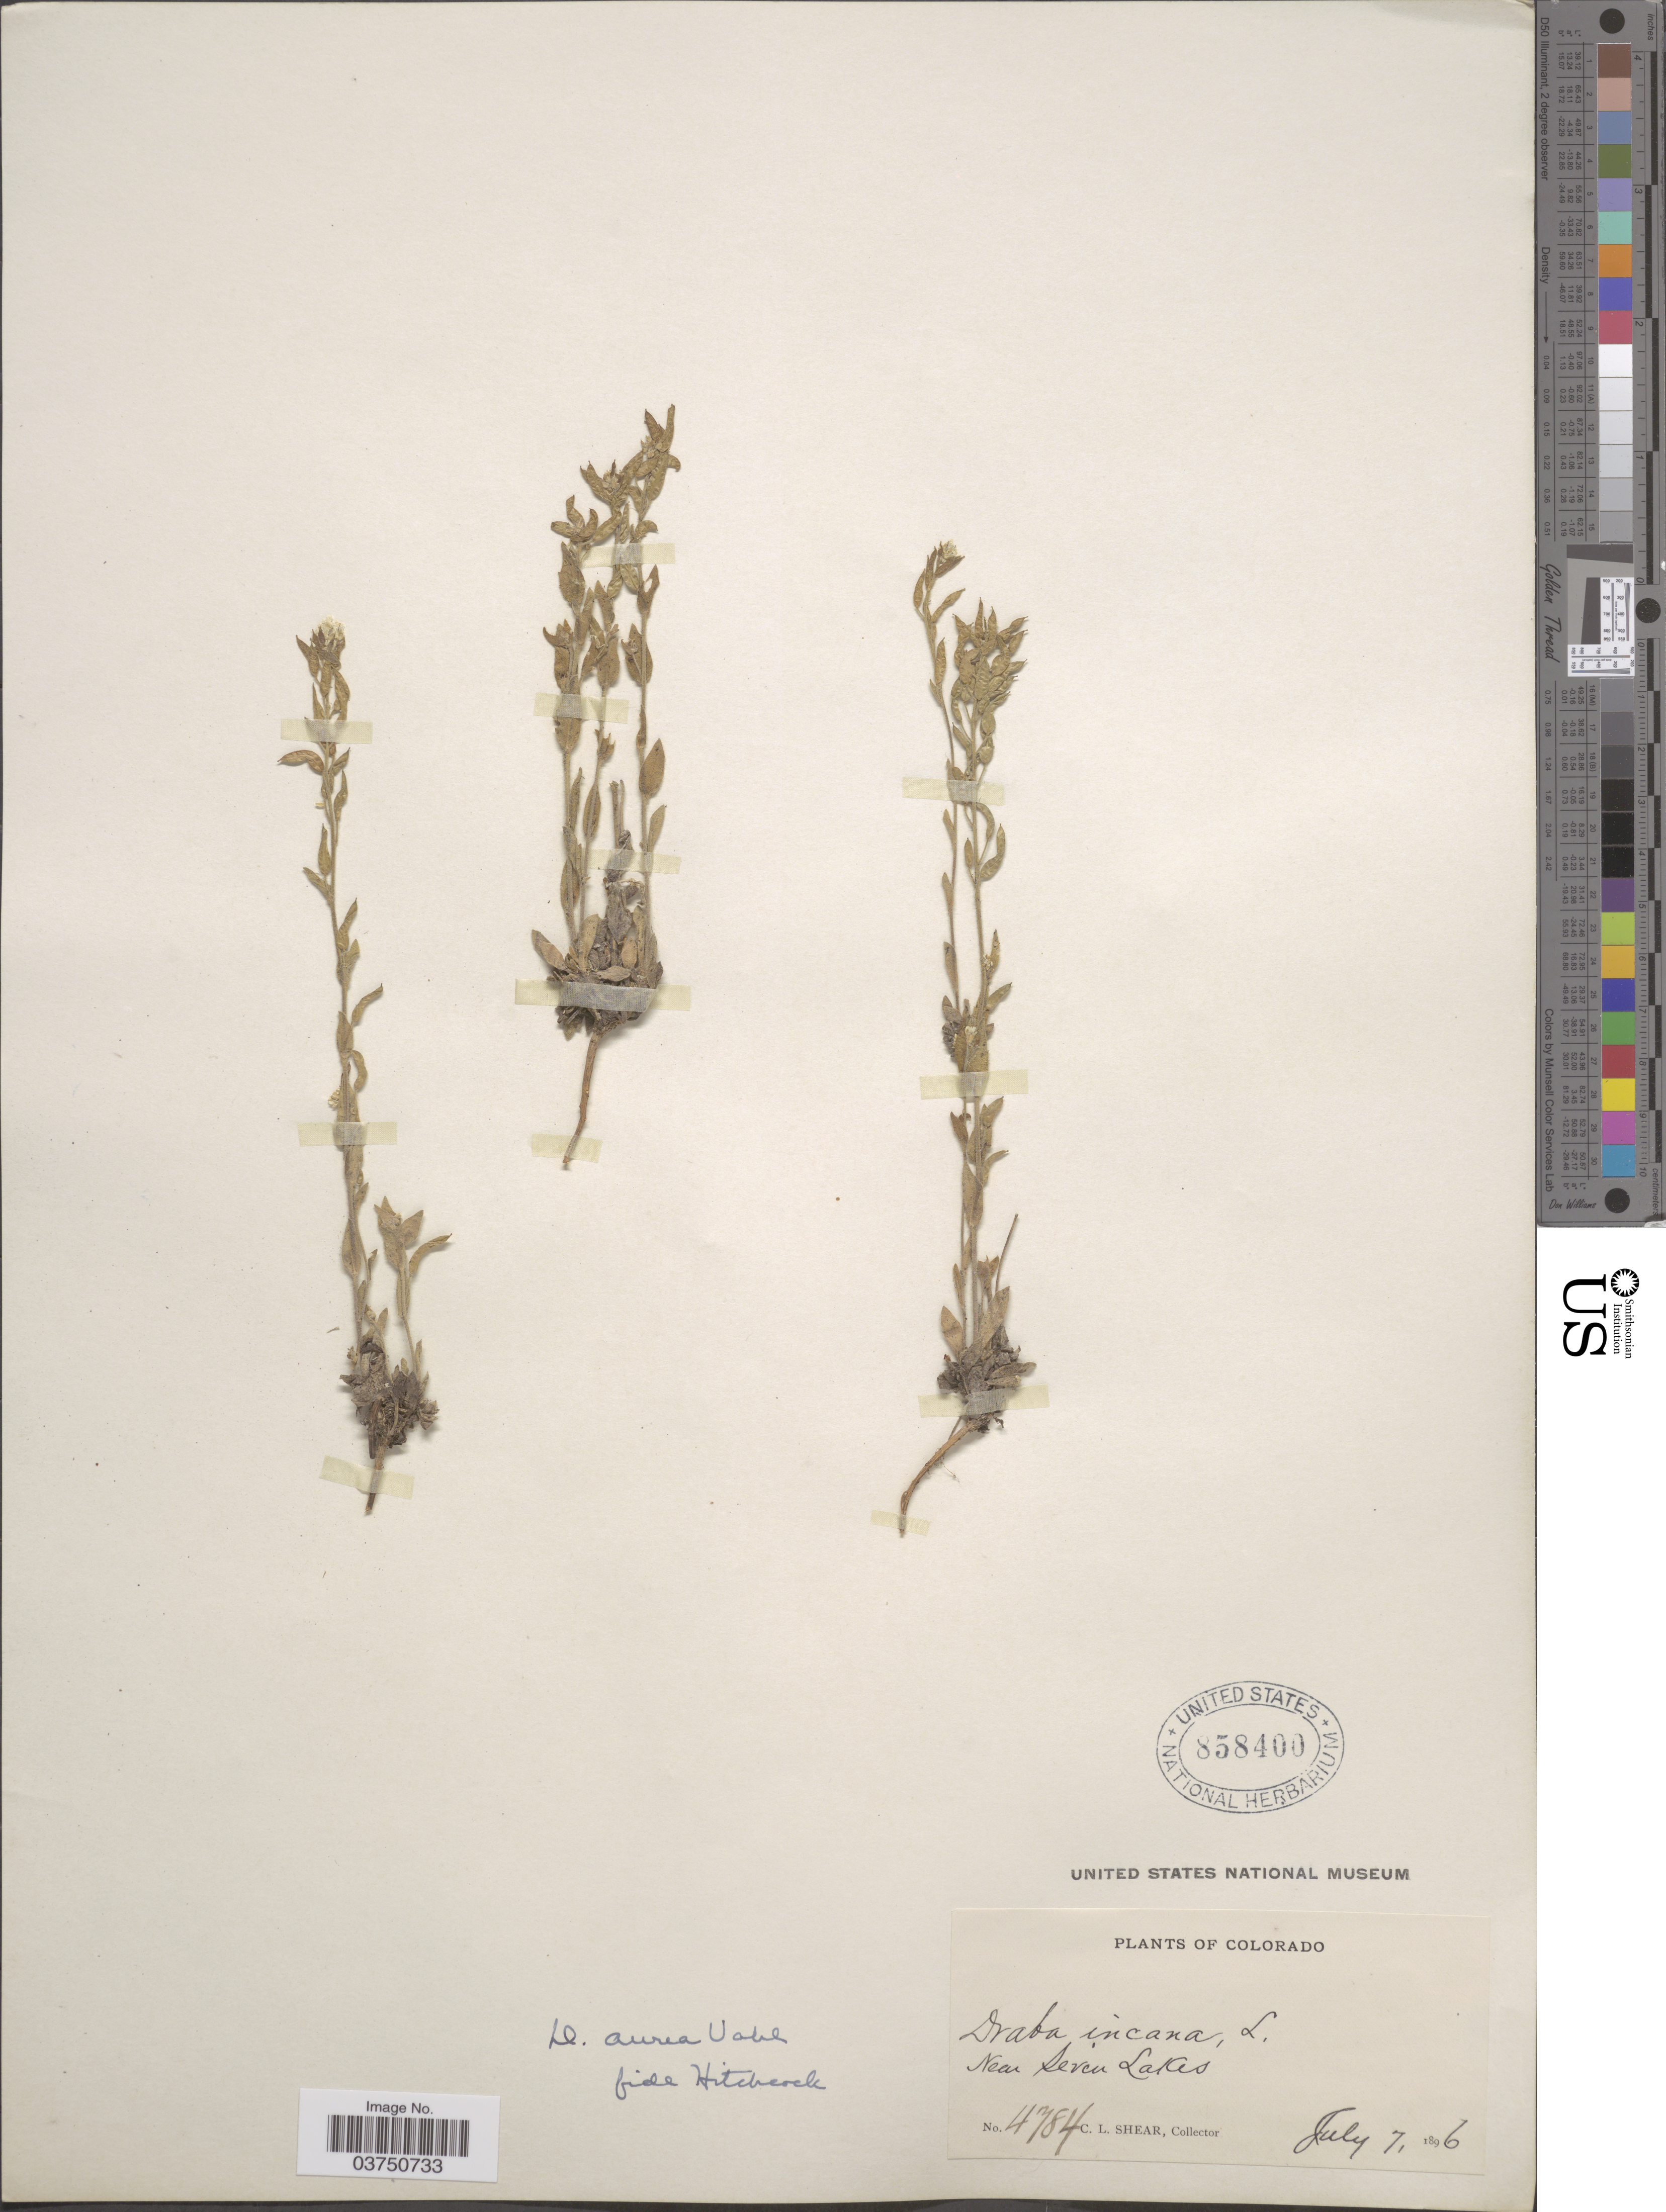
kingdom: Plantae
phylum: Tracheophyta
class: Magnoliopsida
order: Brassicales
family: Brassicaceae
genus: Draba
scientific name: Draba aurea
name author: Vahl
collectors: C. L. Shear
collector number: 4784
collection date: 1896-07-07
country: United States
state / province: Colorado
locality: Near Seven Lakes.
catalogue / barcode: US 858400